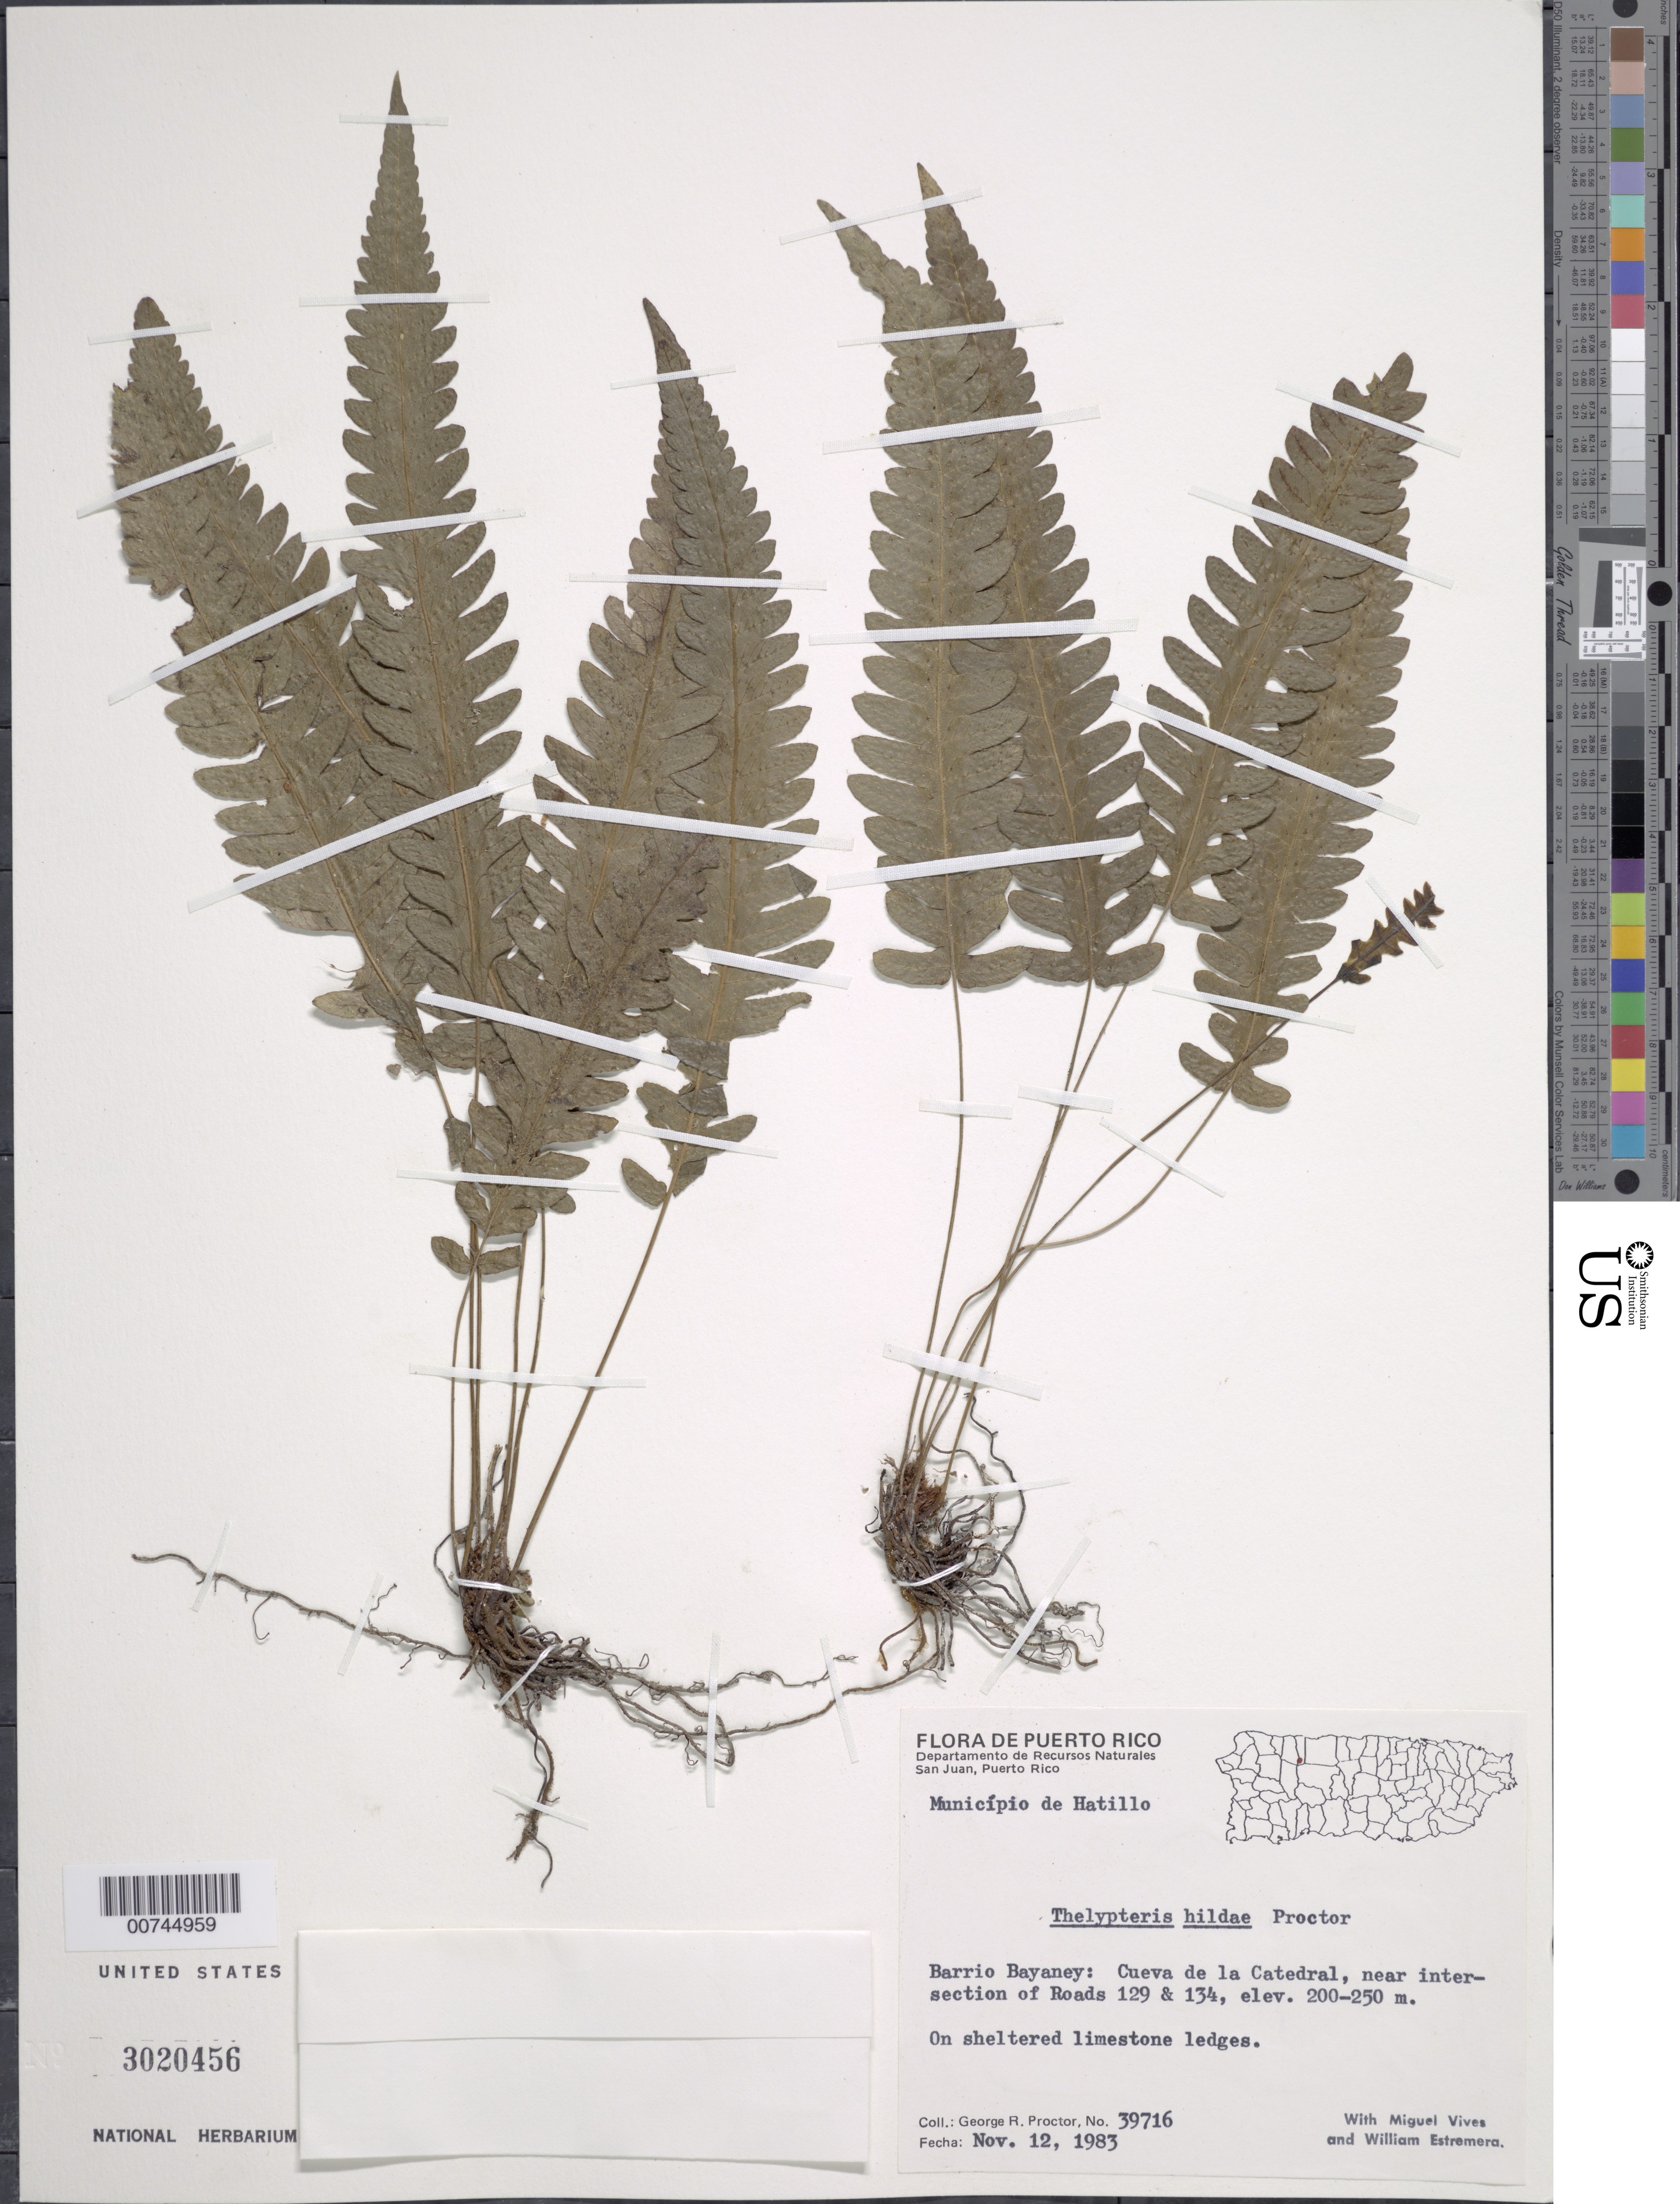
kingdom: Plantae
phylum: Tracheophyta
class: Polypodiopsida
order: Polypodiales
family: Thelypteridaceae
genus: Goniopteris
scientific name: Goniopteris hildae (Proctor) comb. nov., ined 2015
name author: (Proctor)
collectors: G. R. Proctor, M. Vives & W. Estremera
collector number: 39716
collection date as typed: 12 Nov 1983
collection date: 1983-11-12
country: Puerto Rico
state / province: Hatillo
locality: Barrio Bayaney: Cueva de la Catedral, near intersection of Roads 129 &134. Municipio de Hatillo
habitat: On sheltered limestone ledges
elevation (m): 200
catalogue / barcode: US 3020456